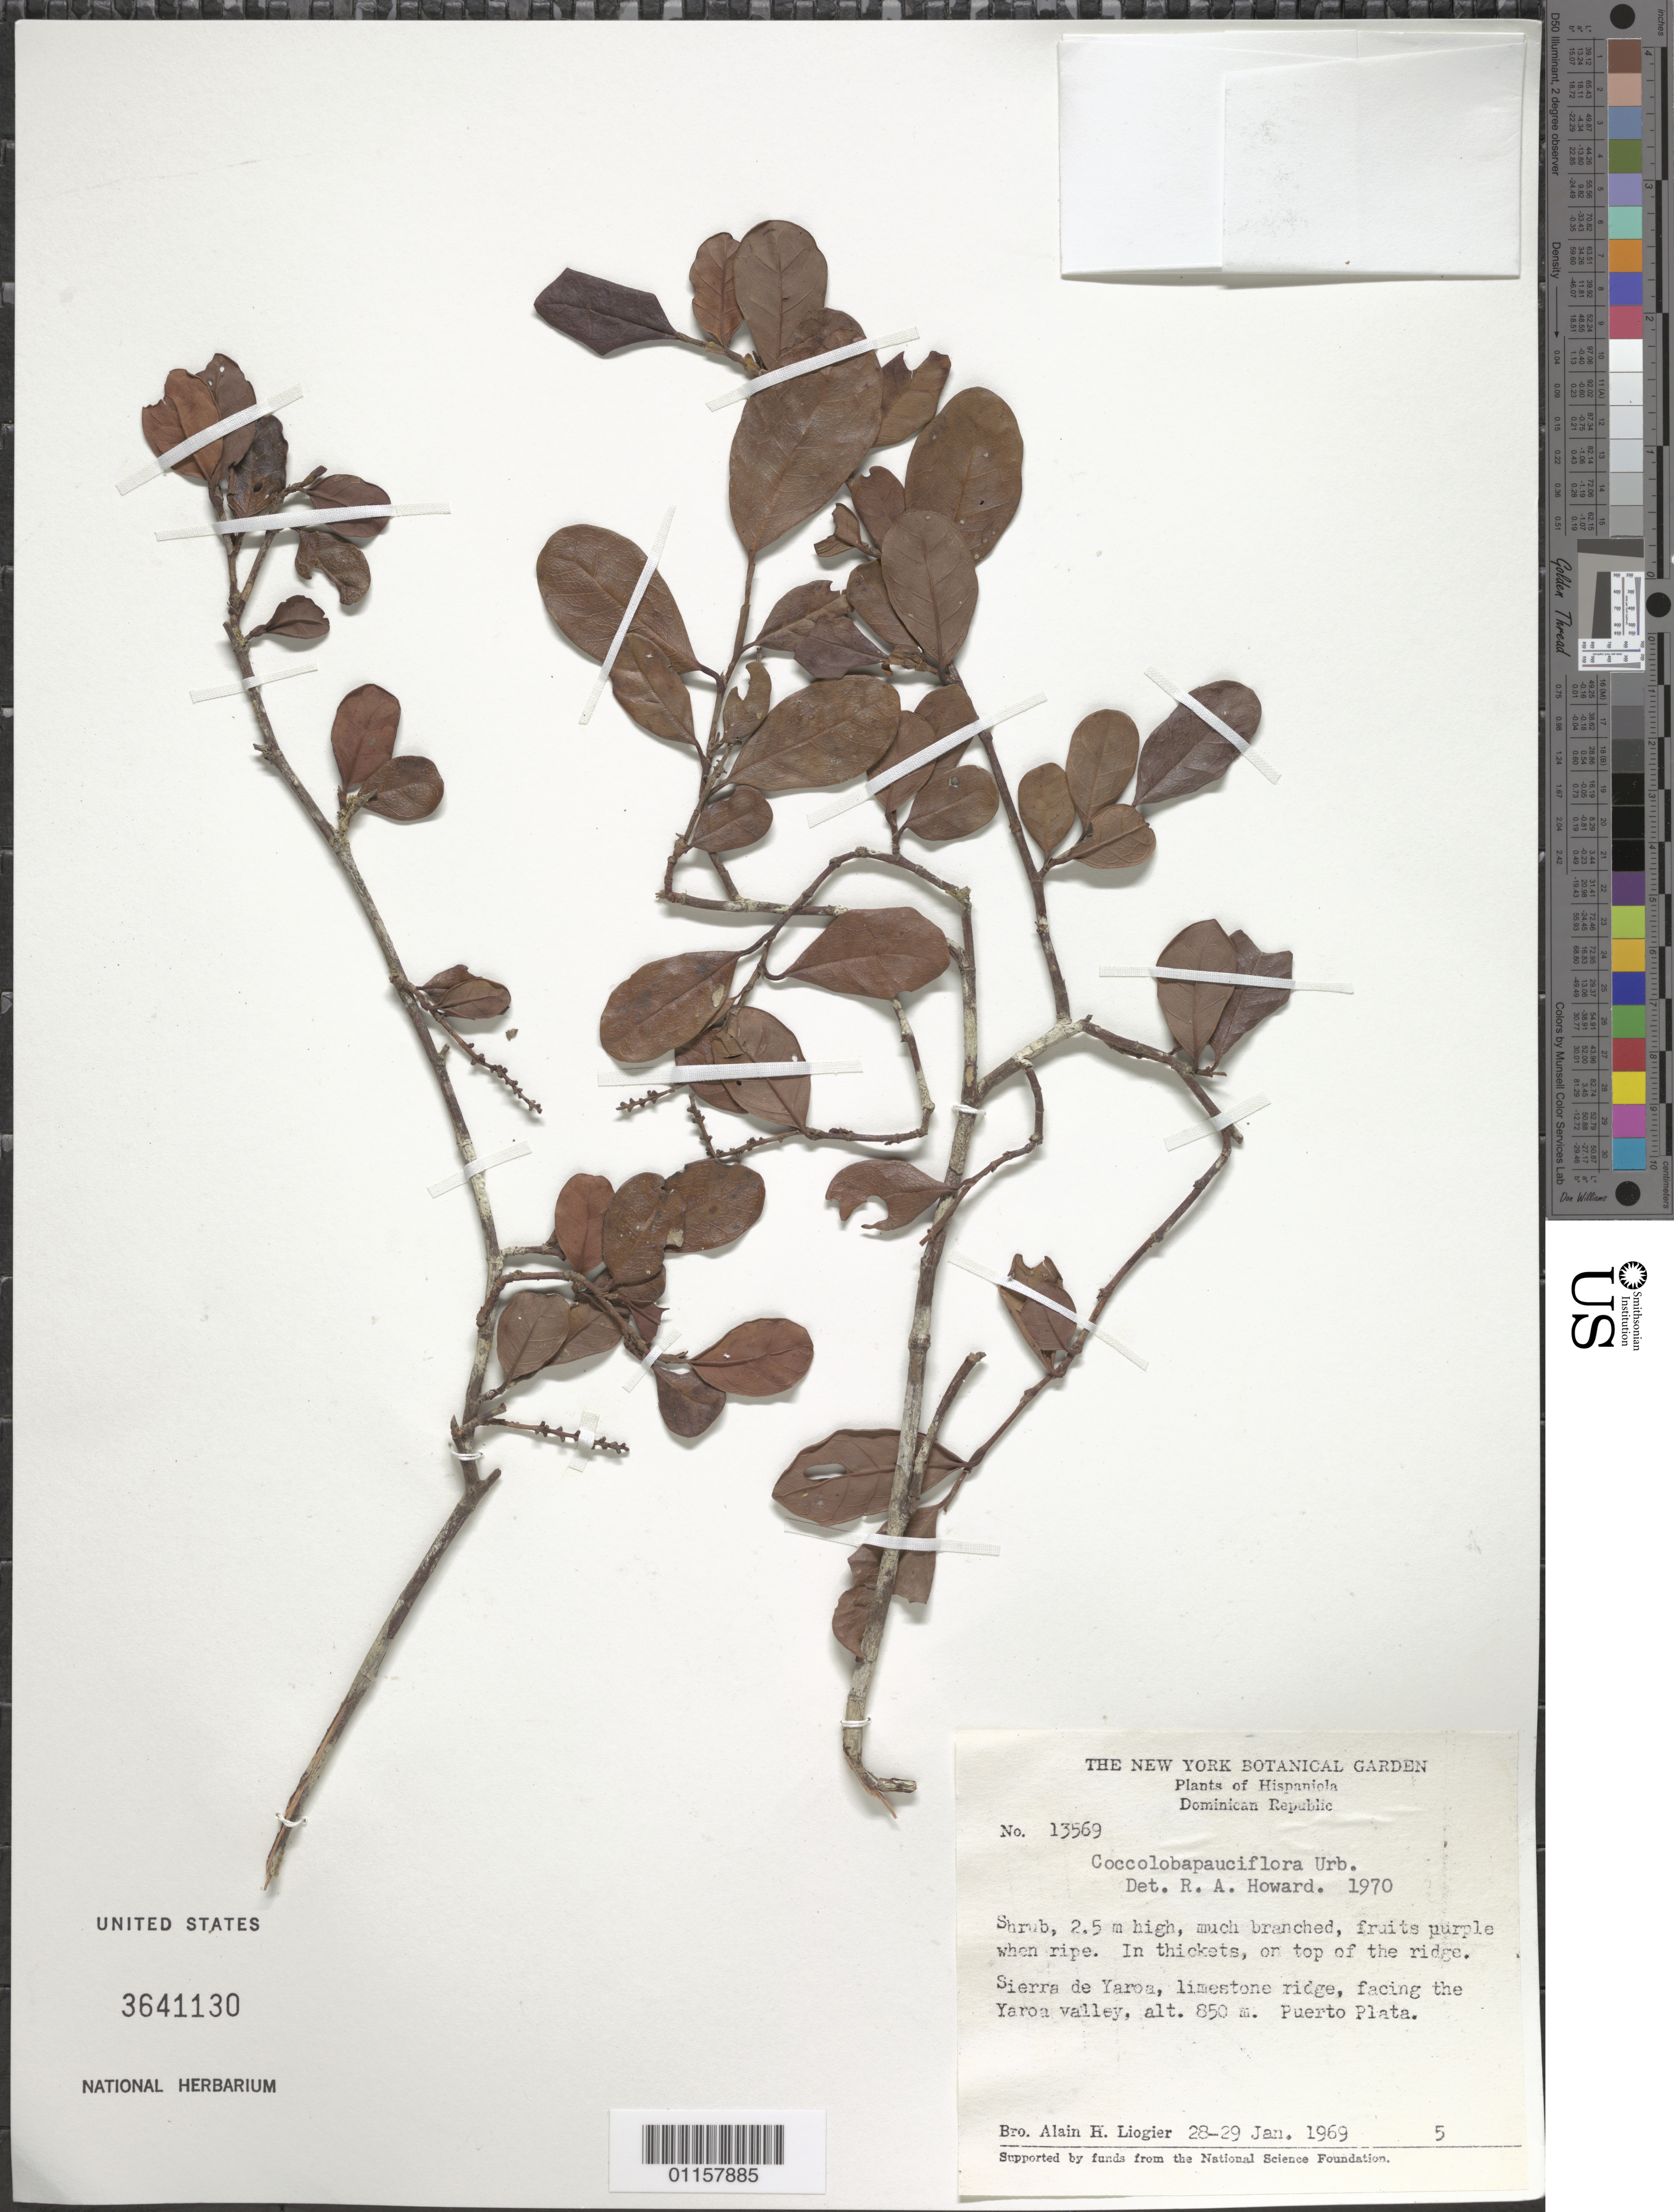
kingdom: Plantae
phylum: Tracheophyta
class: Magnoliopsida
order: Caryophyllales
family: Polygonaceae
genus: Coccoloba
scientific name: Coccoloba pauciflora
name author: Urb.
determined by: Howard, R. A.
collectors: A. H. Liogier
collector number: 13569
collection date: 1969-01-28/1969-01-29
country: Dominican Republic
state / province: Puerto Plata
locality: Sierra de Yaroa, Yaroa Valley. Puerto Plata.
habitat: Limestone ridge. In thickets, on top of the ridge.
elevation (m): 850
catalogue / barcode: US 3641130